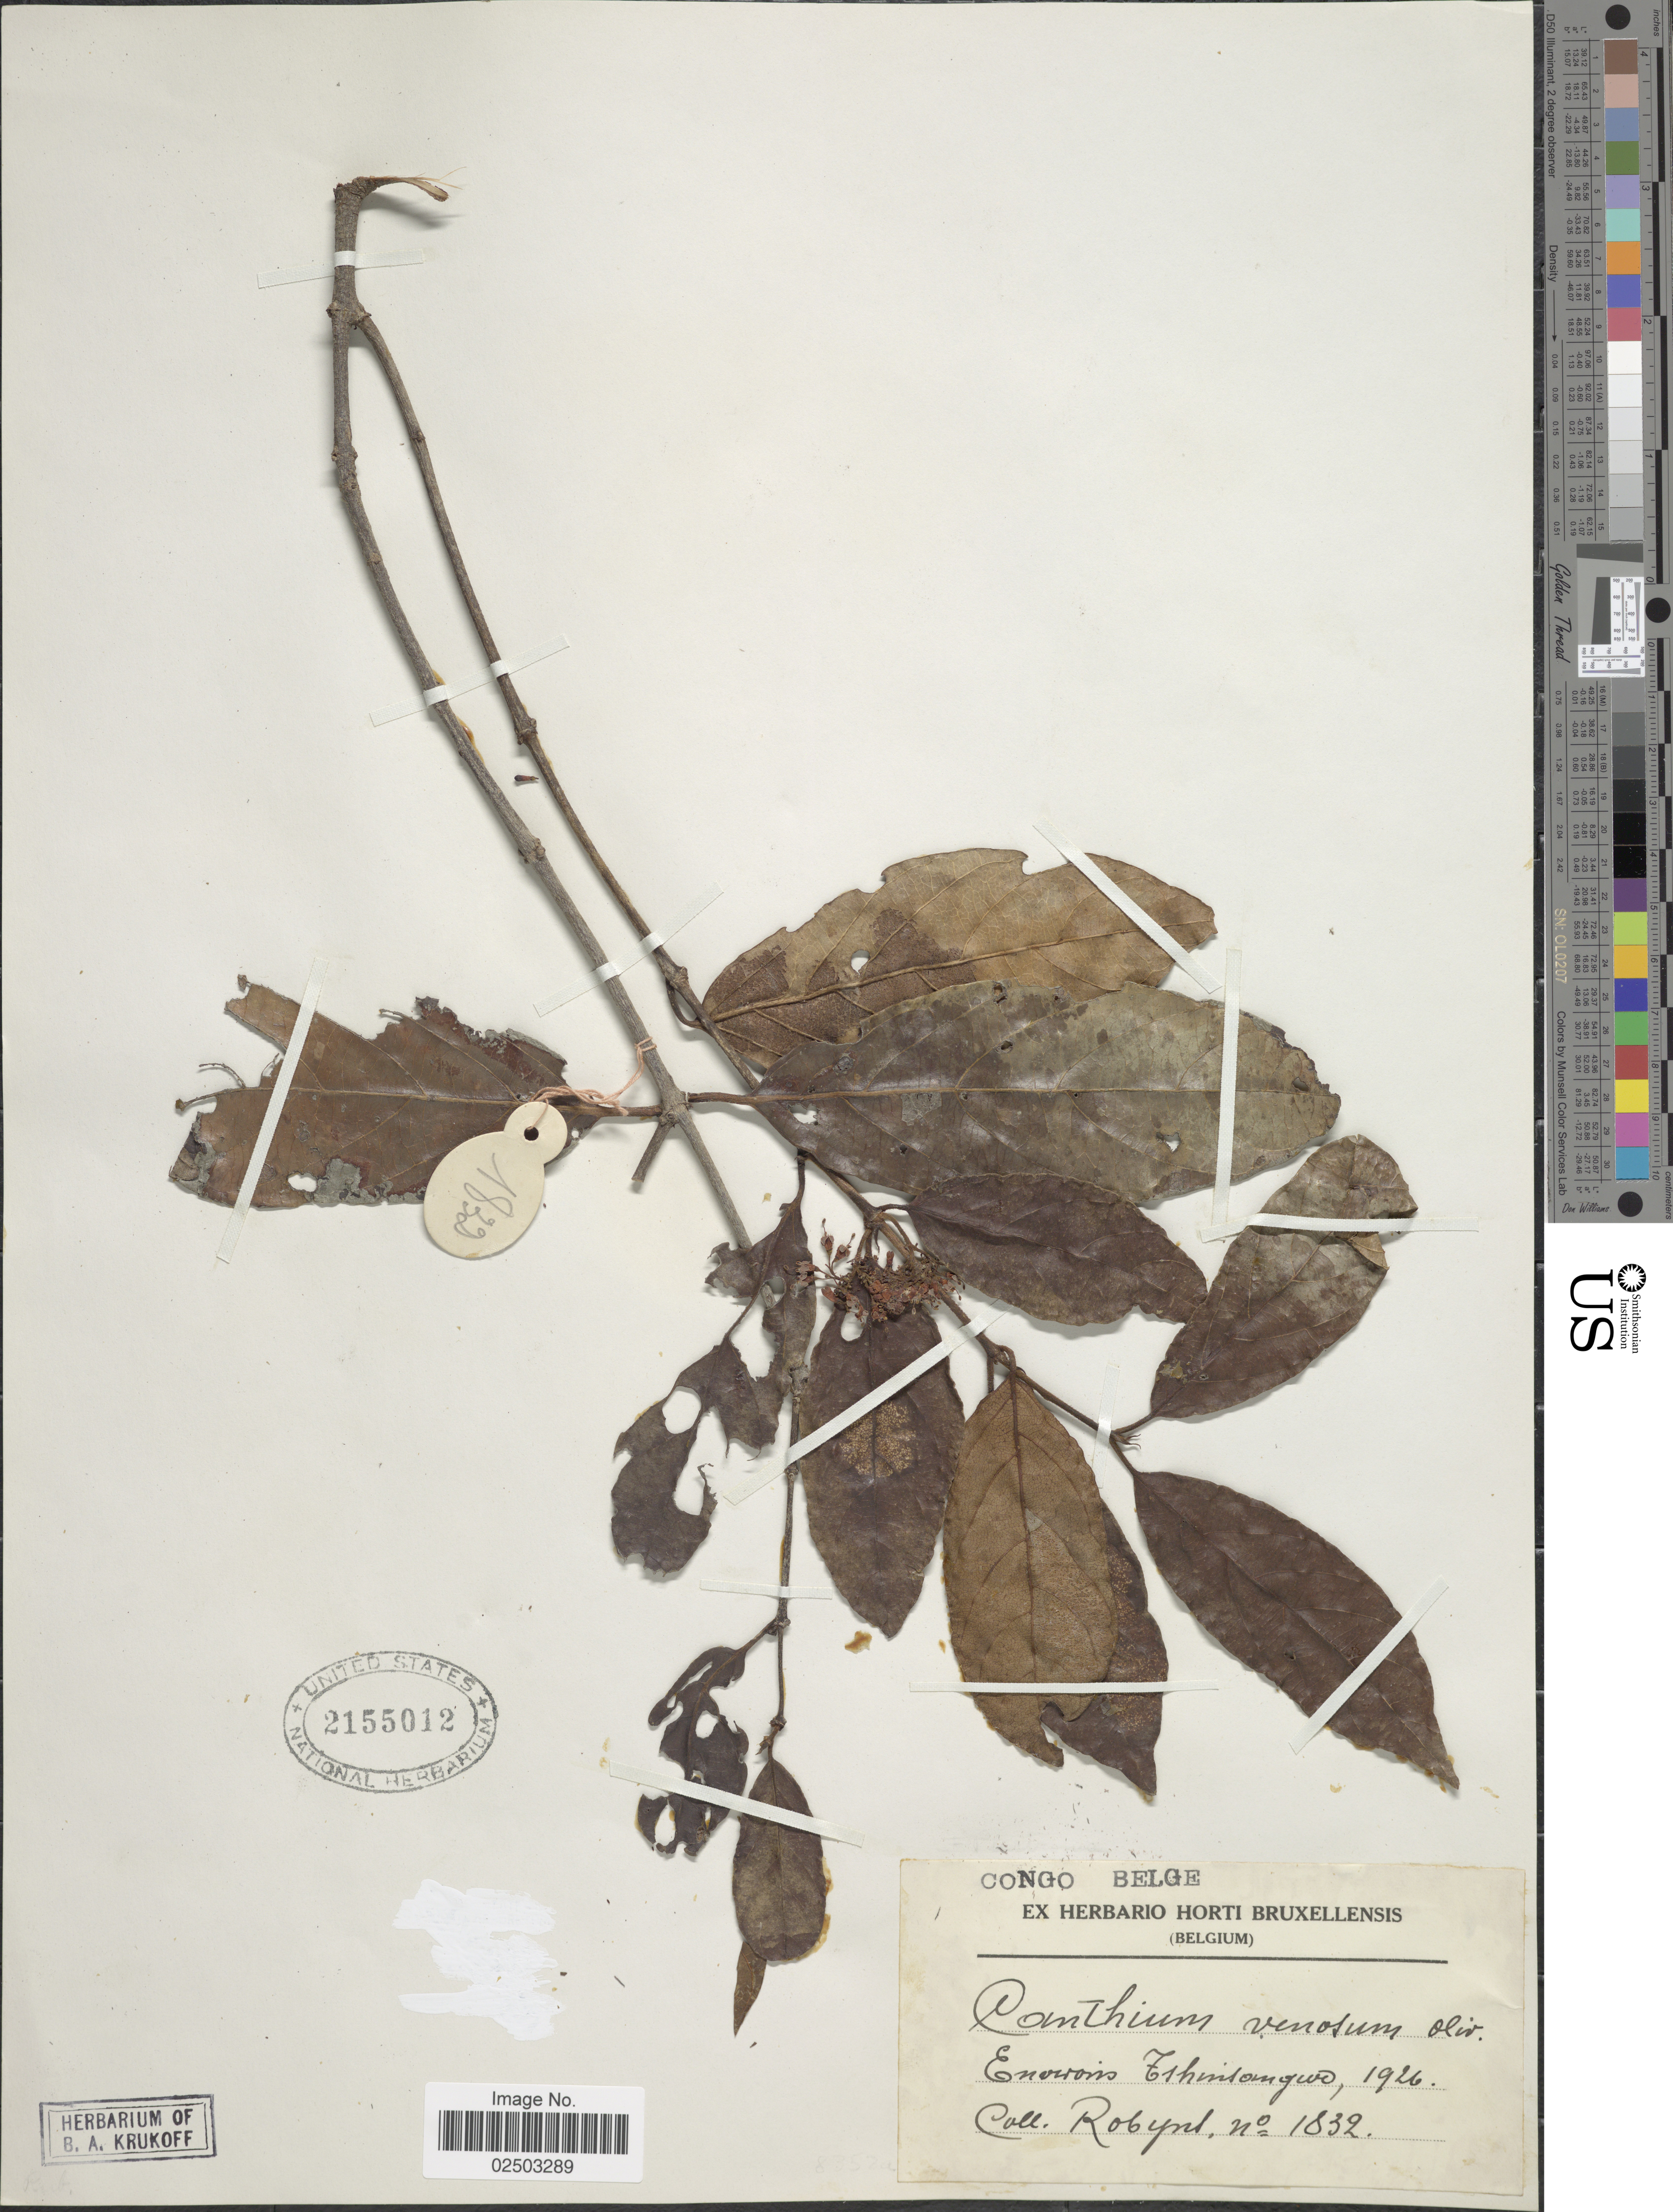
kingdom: Plantae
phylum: Tracheophyta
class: Magnoliopsida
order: Gentianales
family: Rubiaceae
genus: Canthium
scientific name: Canthium venosum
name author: (Oliv.) Hiern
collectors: -. Robyns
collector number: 1832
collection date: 1926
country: Congo, Democratic Republic of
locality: Environs Tshinsangwo [interpreted], Congo Belge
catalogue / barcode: US 2155012